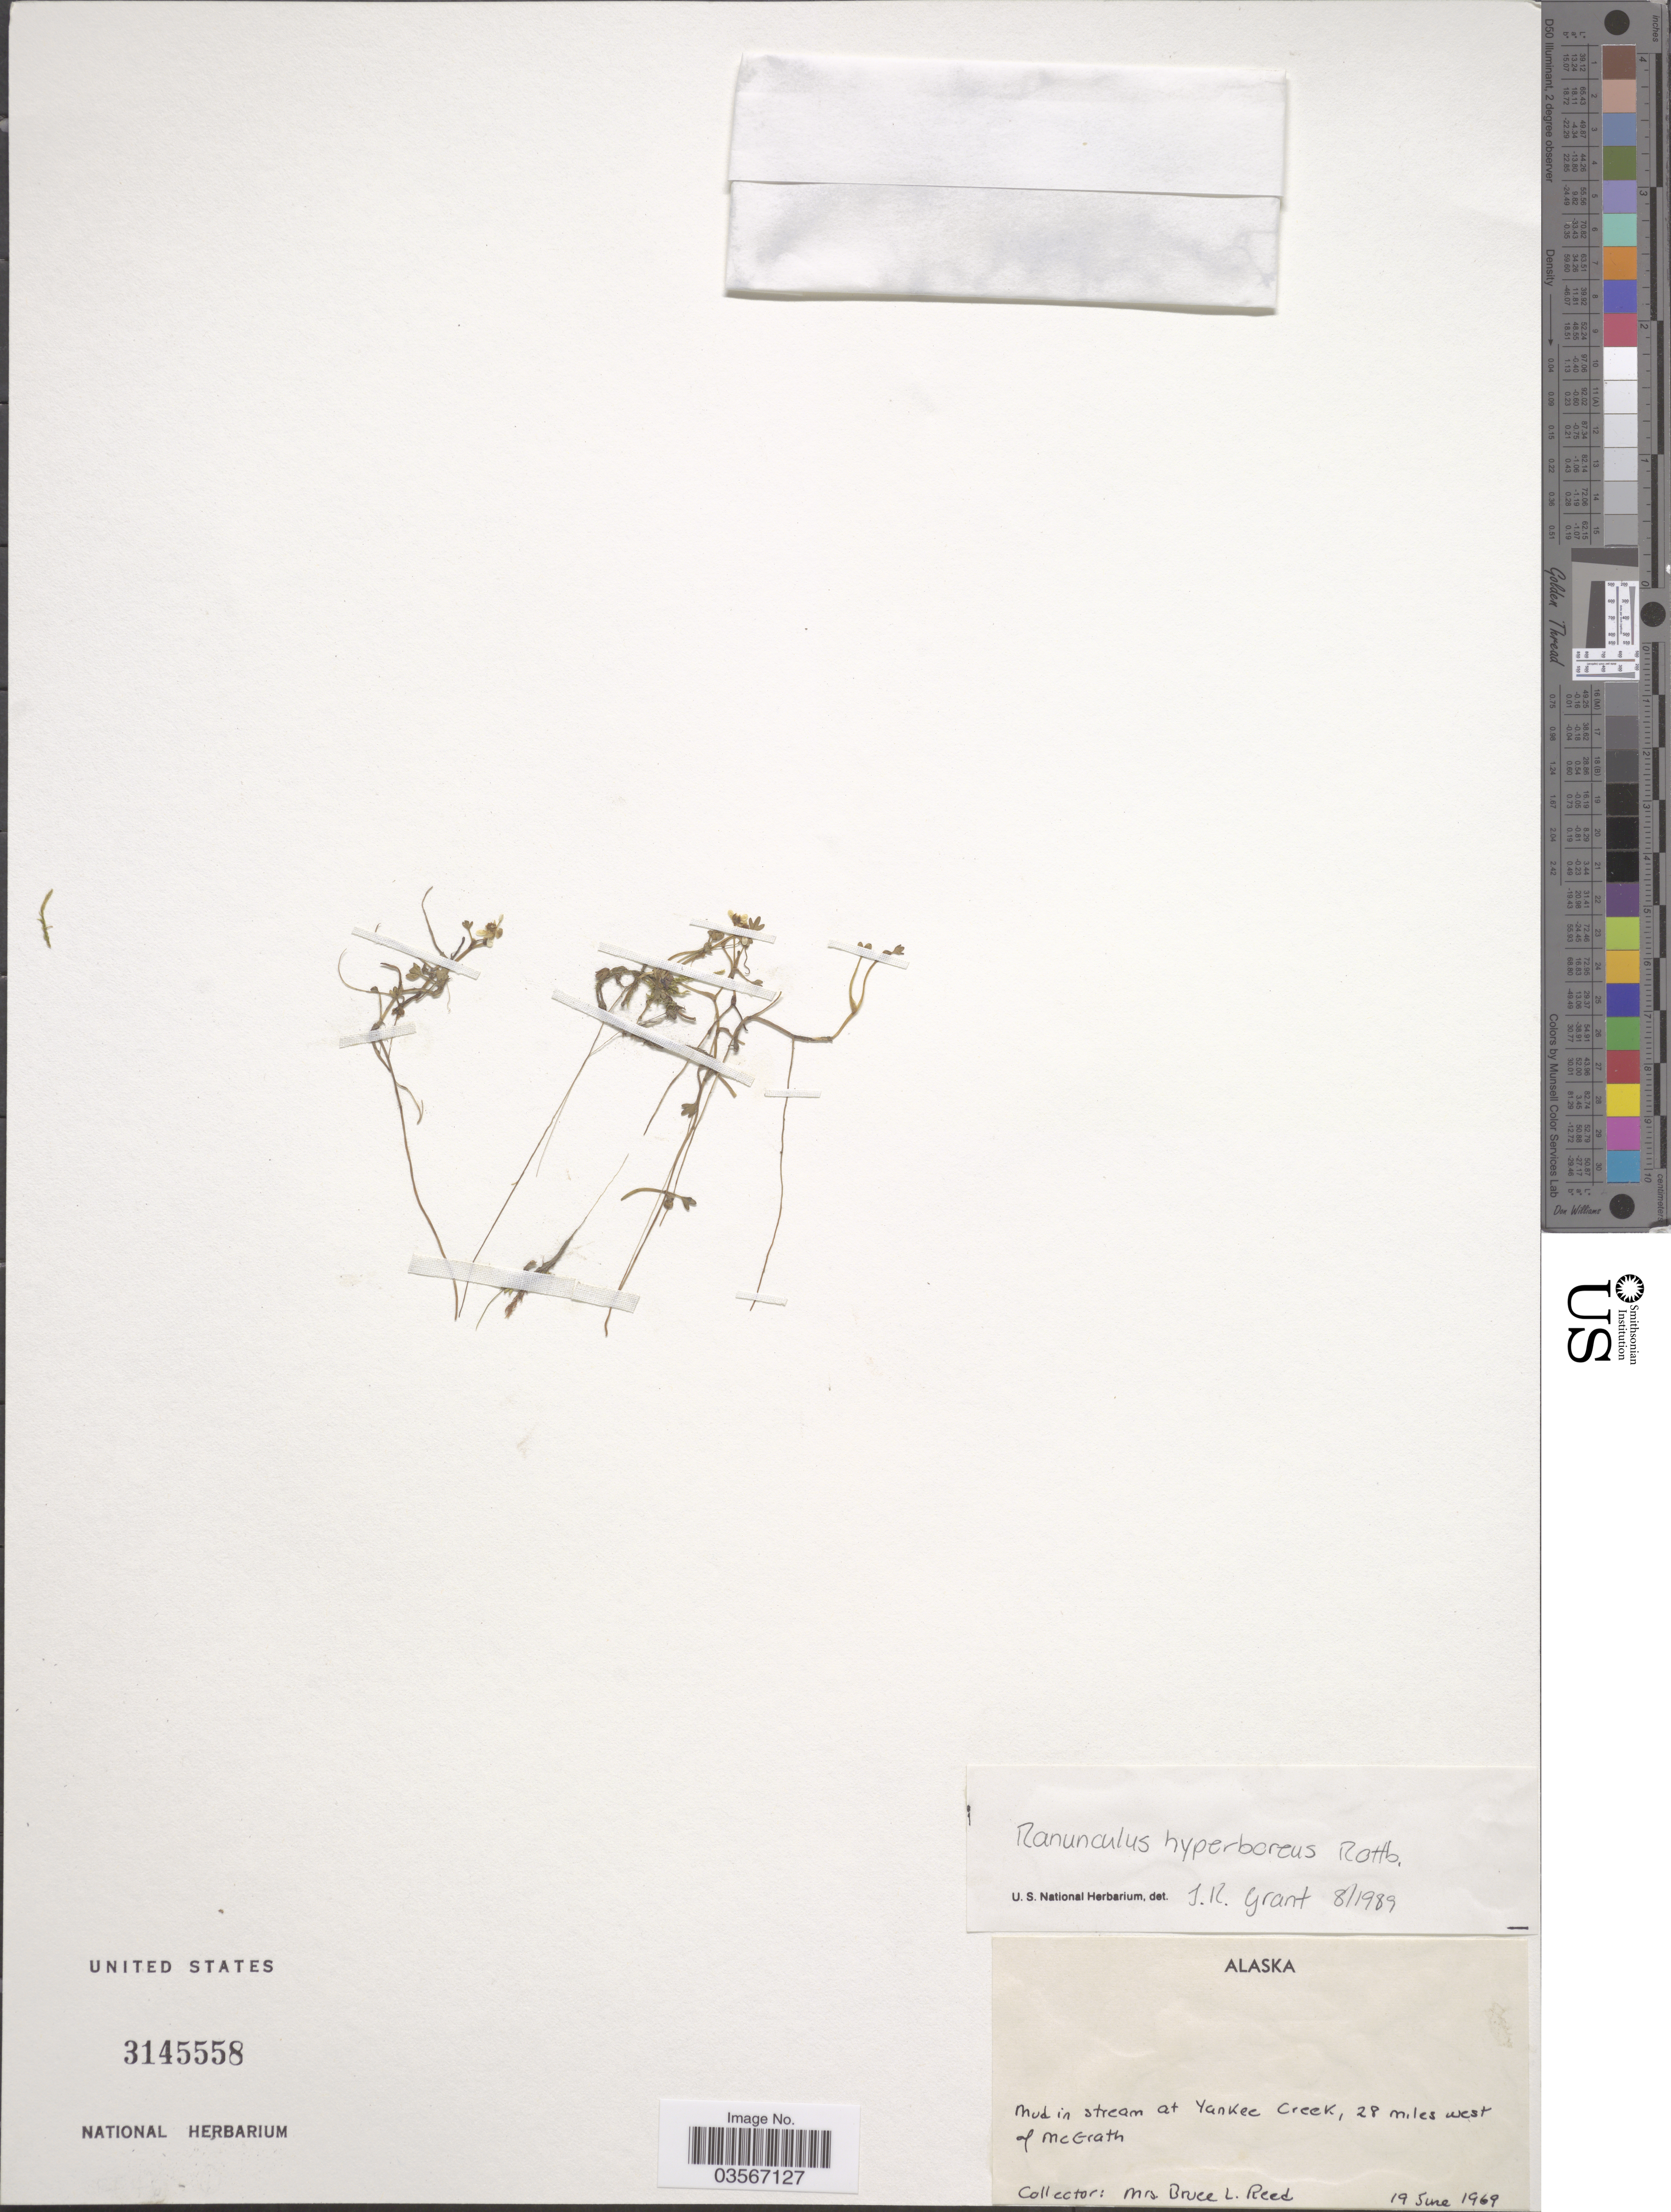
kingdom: Plantae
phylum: Tracheophyta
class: Magnoliopsida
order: Ranunculales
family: Ranunculaceae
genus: Ranunculus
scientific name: Ranunculus hyperboreus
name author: Rottb.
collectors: B. Reed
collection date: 1969-06-19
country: United States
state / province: Alaska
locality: Mud in stream at Yankee Creek, 28 miles west of McGrath.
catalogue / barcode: US 3145558